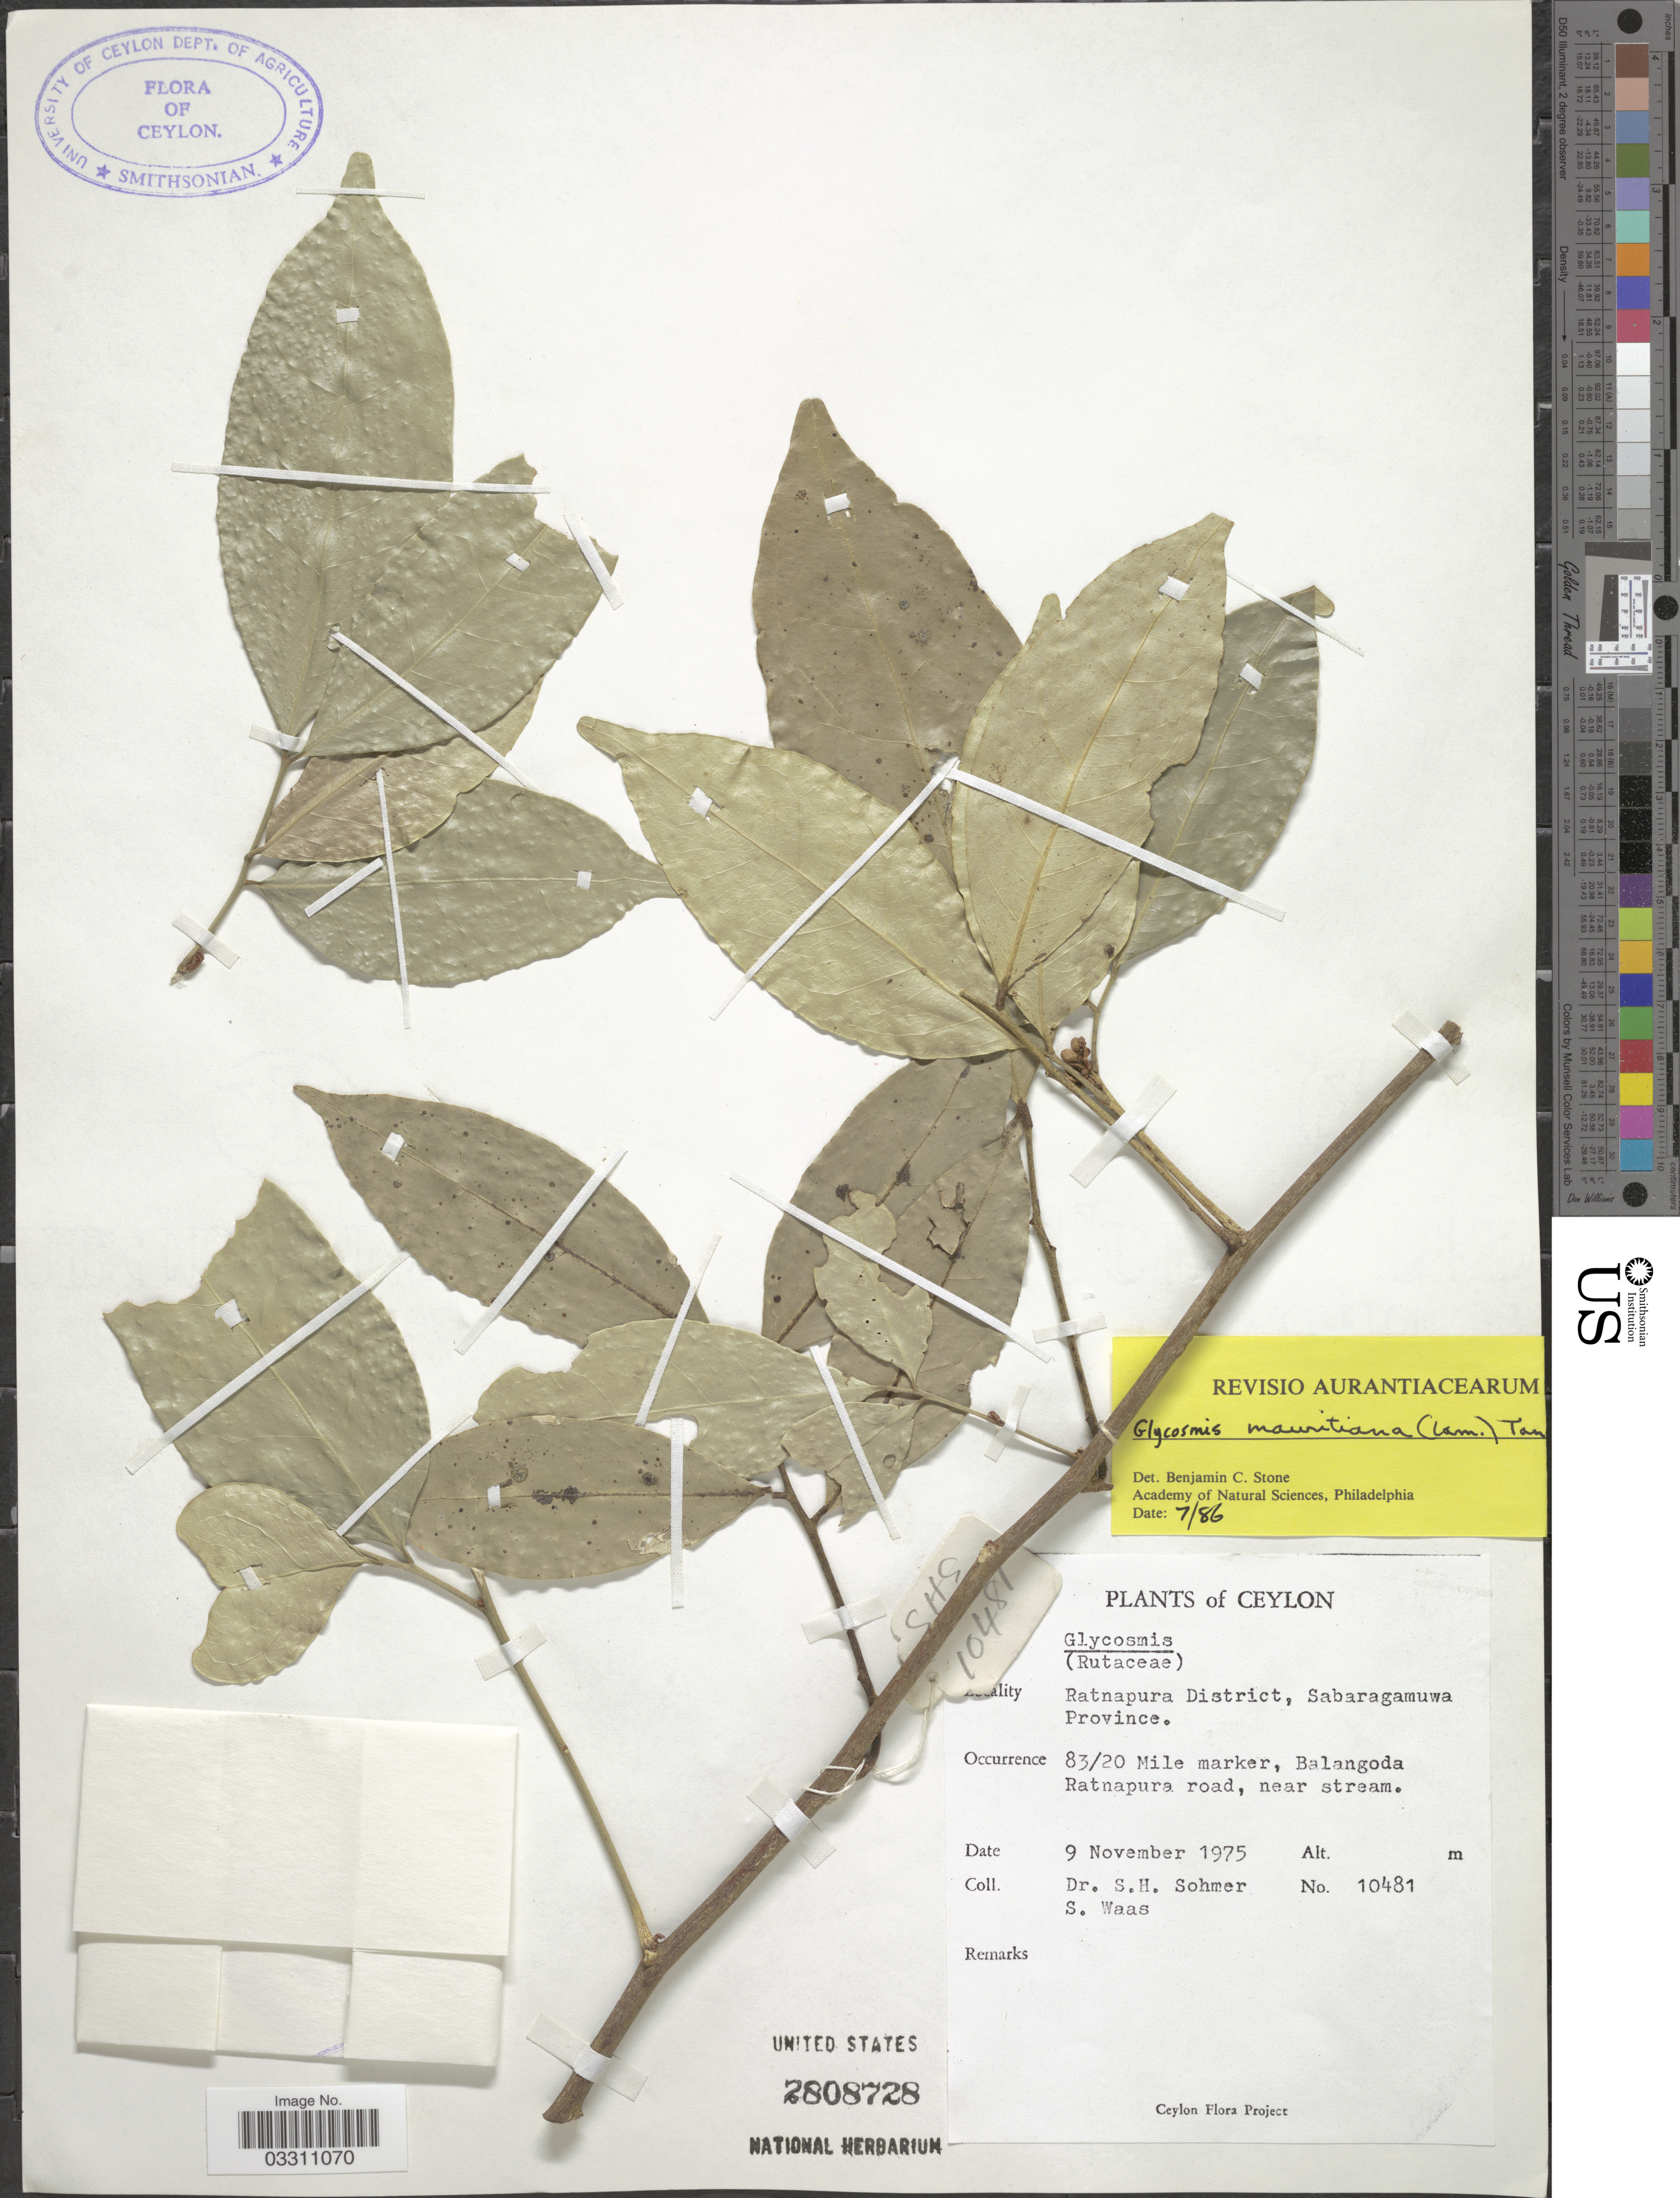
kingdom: Plantae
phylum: Tracheophyta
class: Magnoliopsida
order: Sapindales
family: Rutaceae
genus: Glycosmis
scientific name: Glycosmis mauritiana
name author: (Lamkey) Tanaka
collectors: S. H. Sohmer & S. Waas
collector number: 10481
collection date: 1975-11-09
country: Sri Lanka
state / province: Sabaragamuwa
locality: Ceylon, Ratnapura District, 83/20 Mile marker, Balangoda Ratnapura road, near stream.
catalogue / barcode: US 2808728